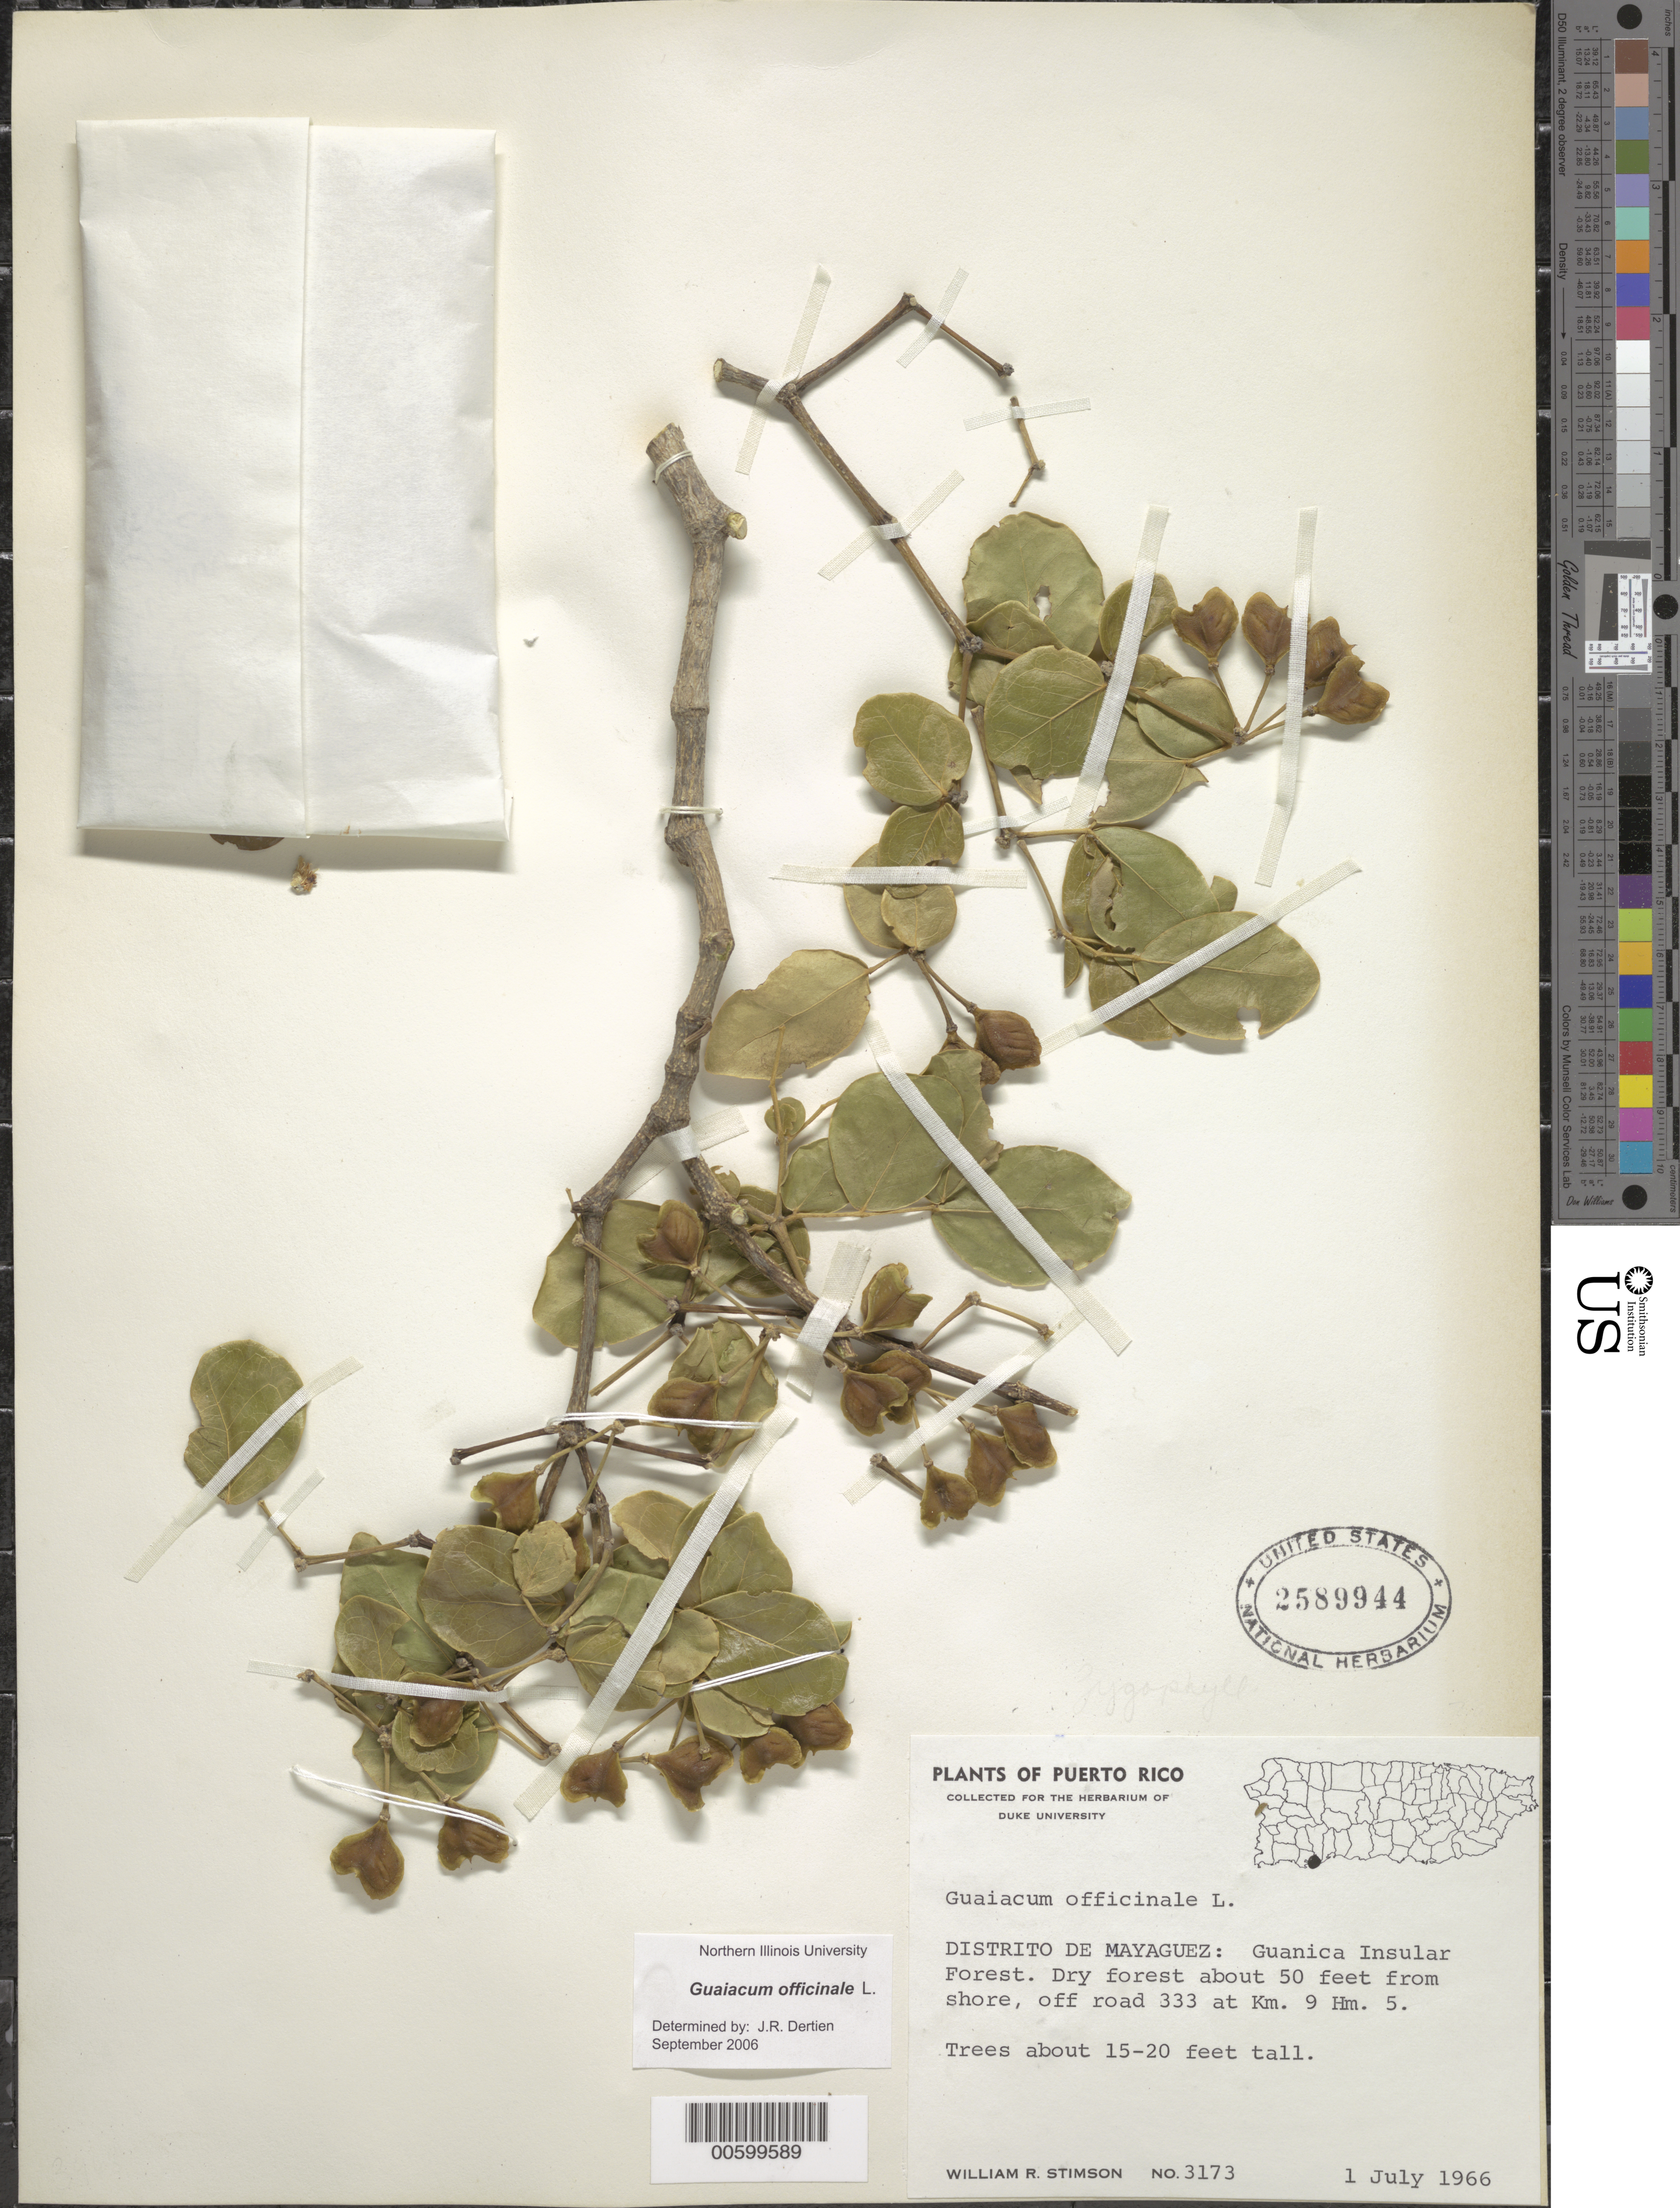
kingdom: Plantae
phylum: Tracheophyta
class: Magnoliopsida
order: Zygophyllales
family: Zygophyllaceae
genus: Guaiacum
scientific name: Guaiacum officinale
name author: L.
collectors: W. R. Stimson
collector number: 3173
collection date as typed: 01 Jul 1966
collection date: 1966-07-01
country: Puerto Rico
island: Greater Antilles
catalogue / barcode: US 2589944